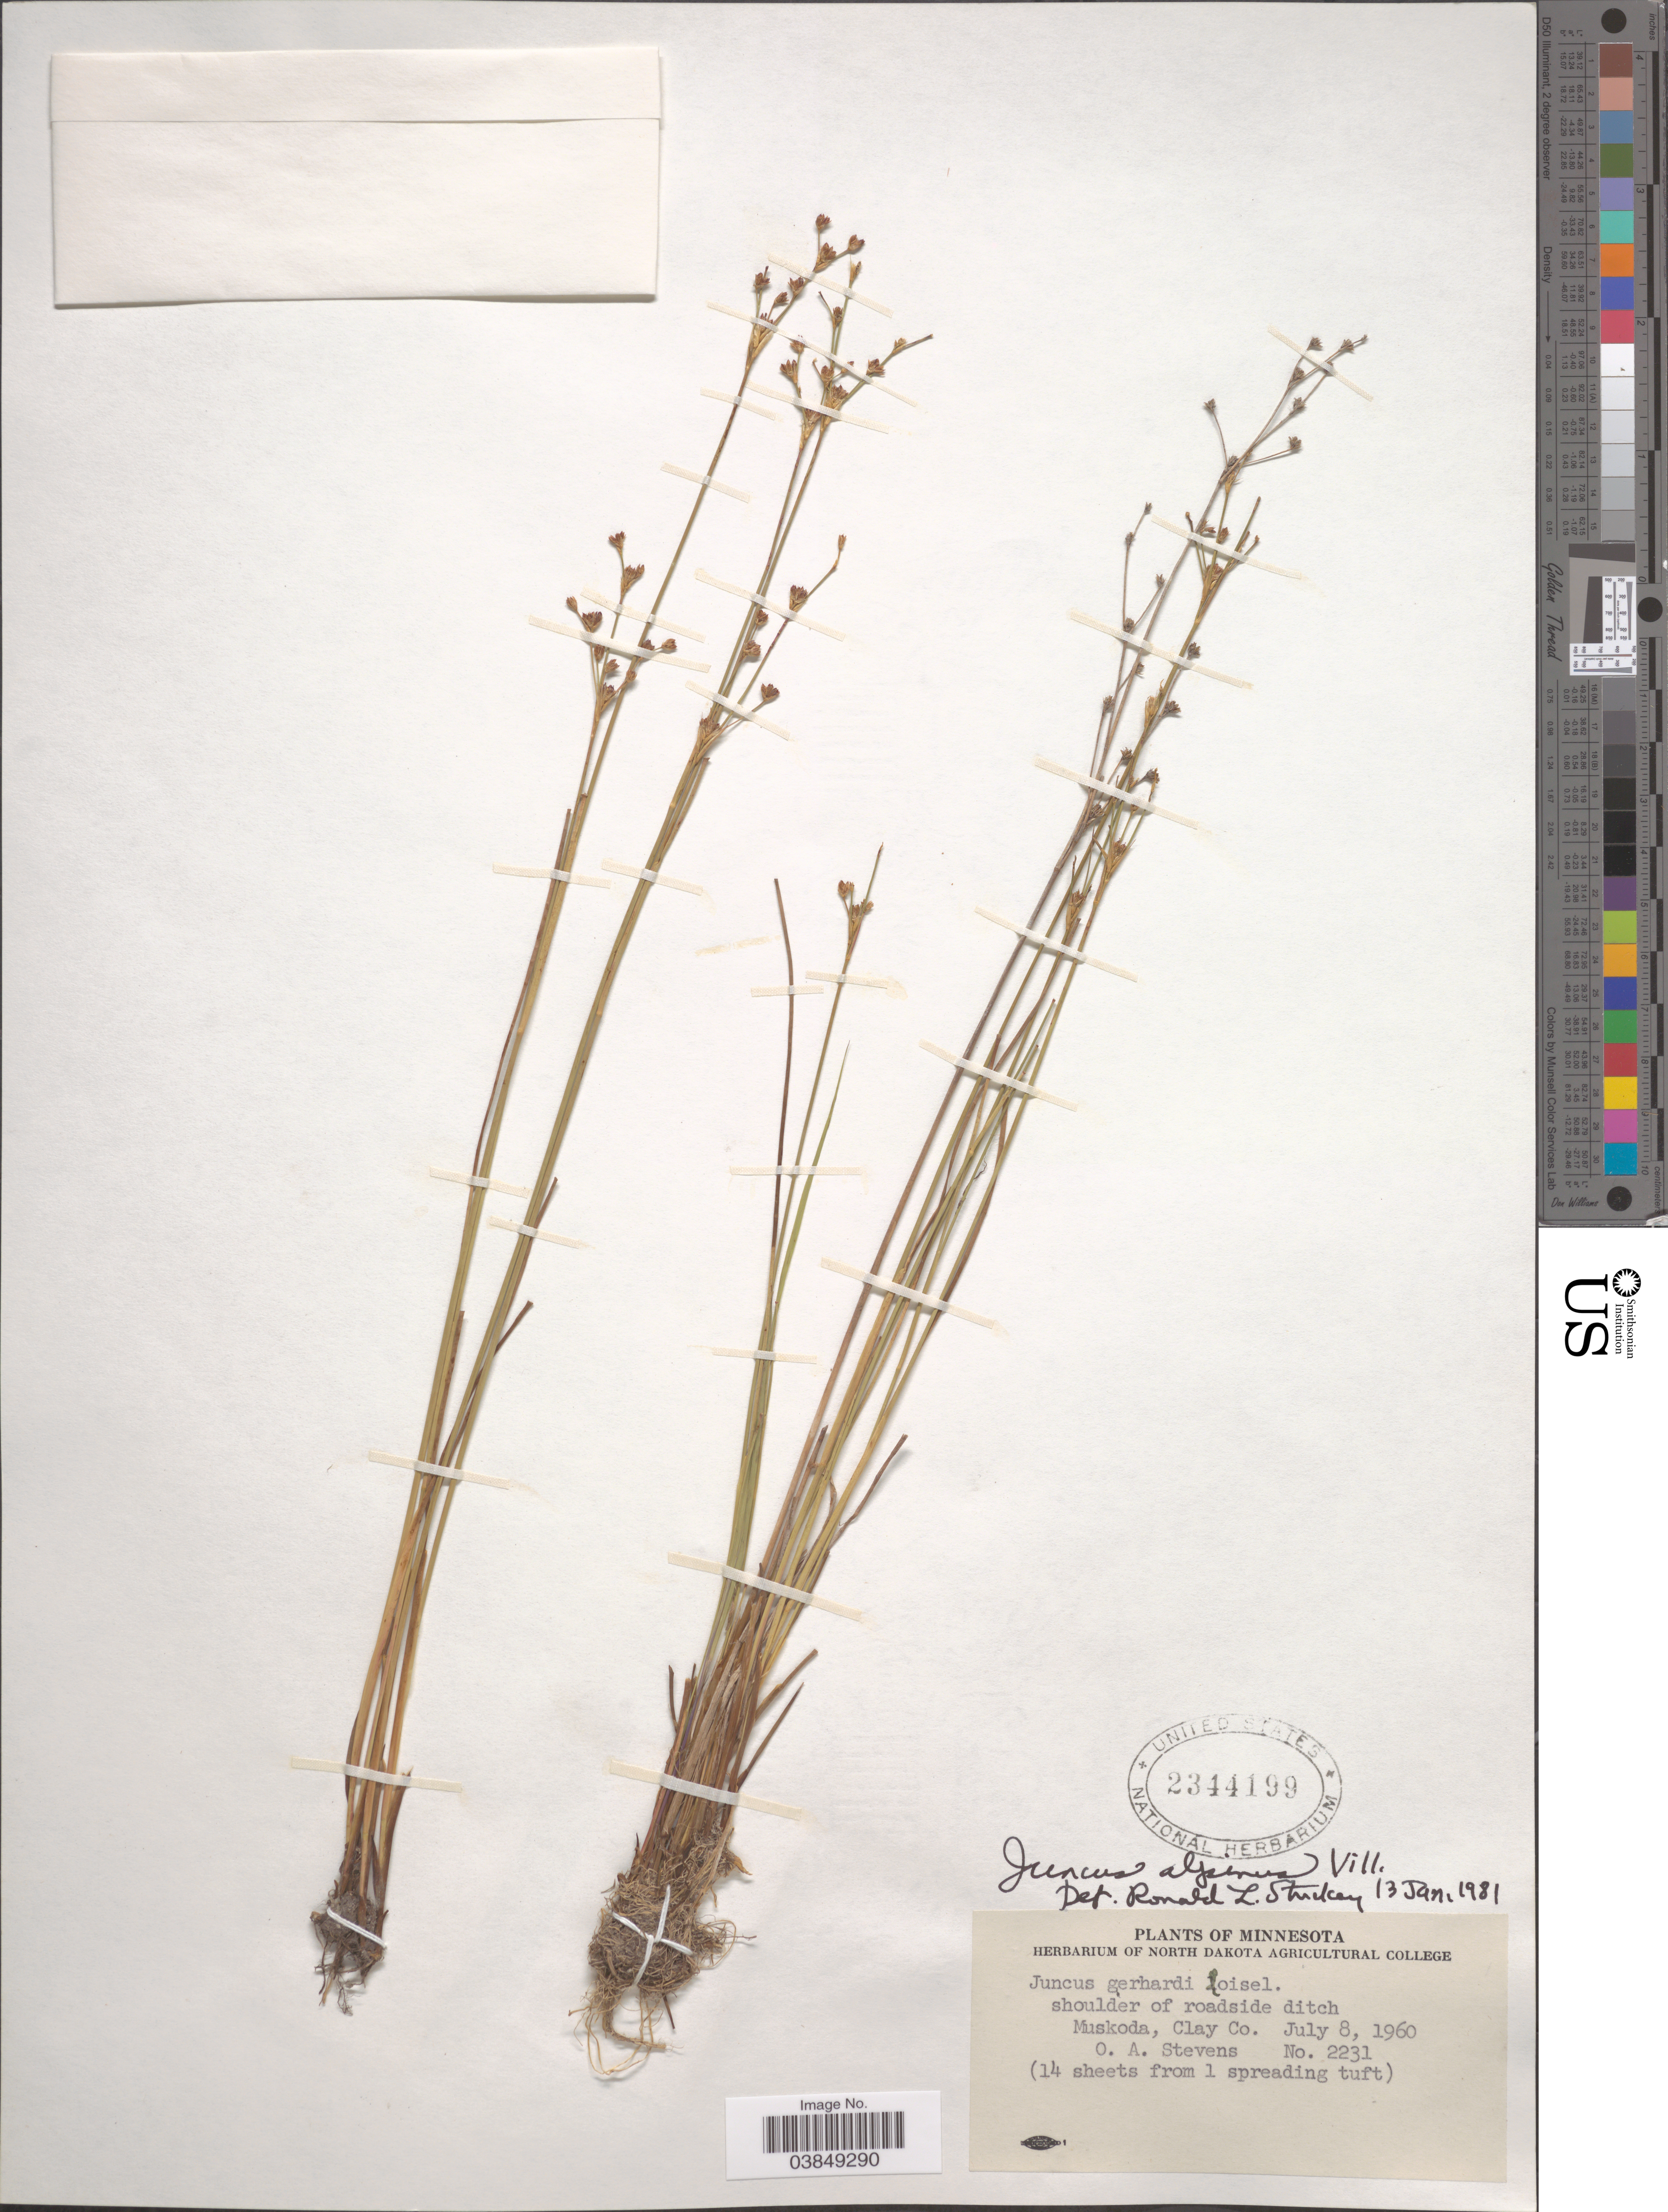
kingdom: Plantae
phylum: Tracheophyta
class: Liliopsida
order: Poales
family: Juncaceae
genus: Juncus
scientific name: Juncus richardsonianus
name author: Schult. & Schult. f.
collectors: O. A. Stevens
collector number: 2231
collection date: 1960-07-08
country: United States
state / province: Minnesota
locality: Shoulder of roadside ditch Muskoda, Clay Co.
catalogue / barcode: US 2344199